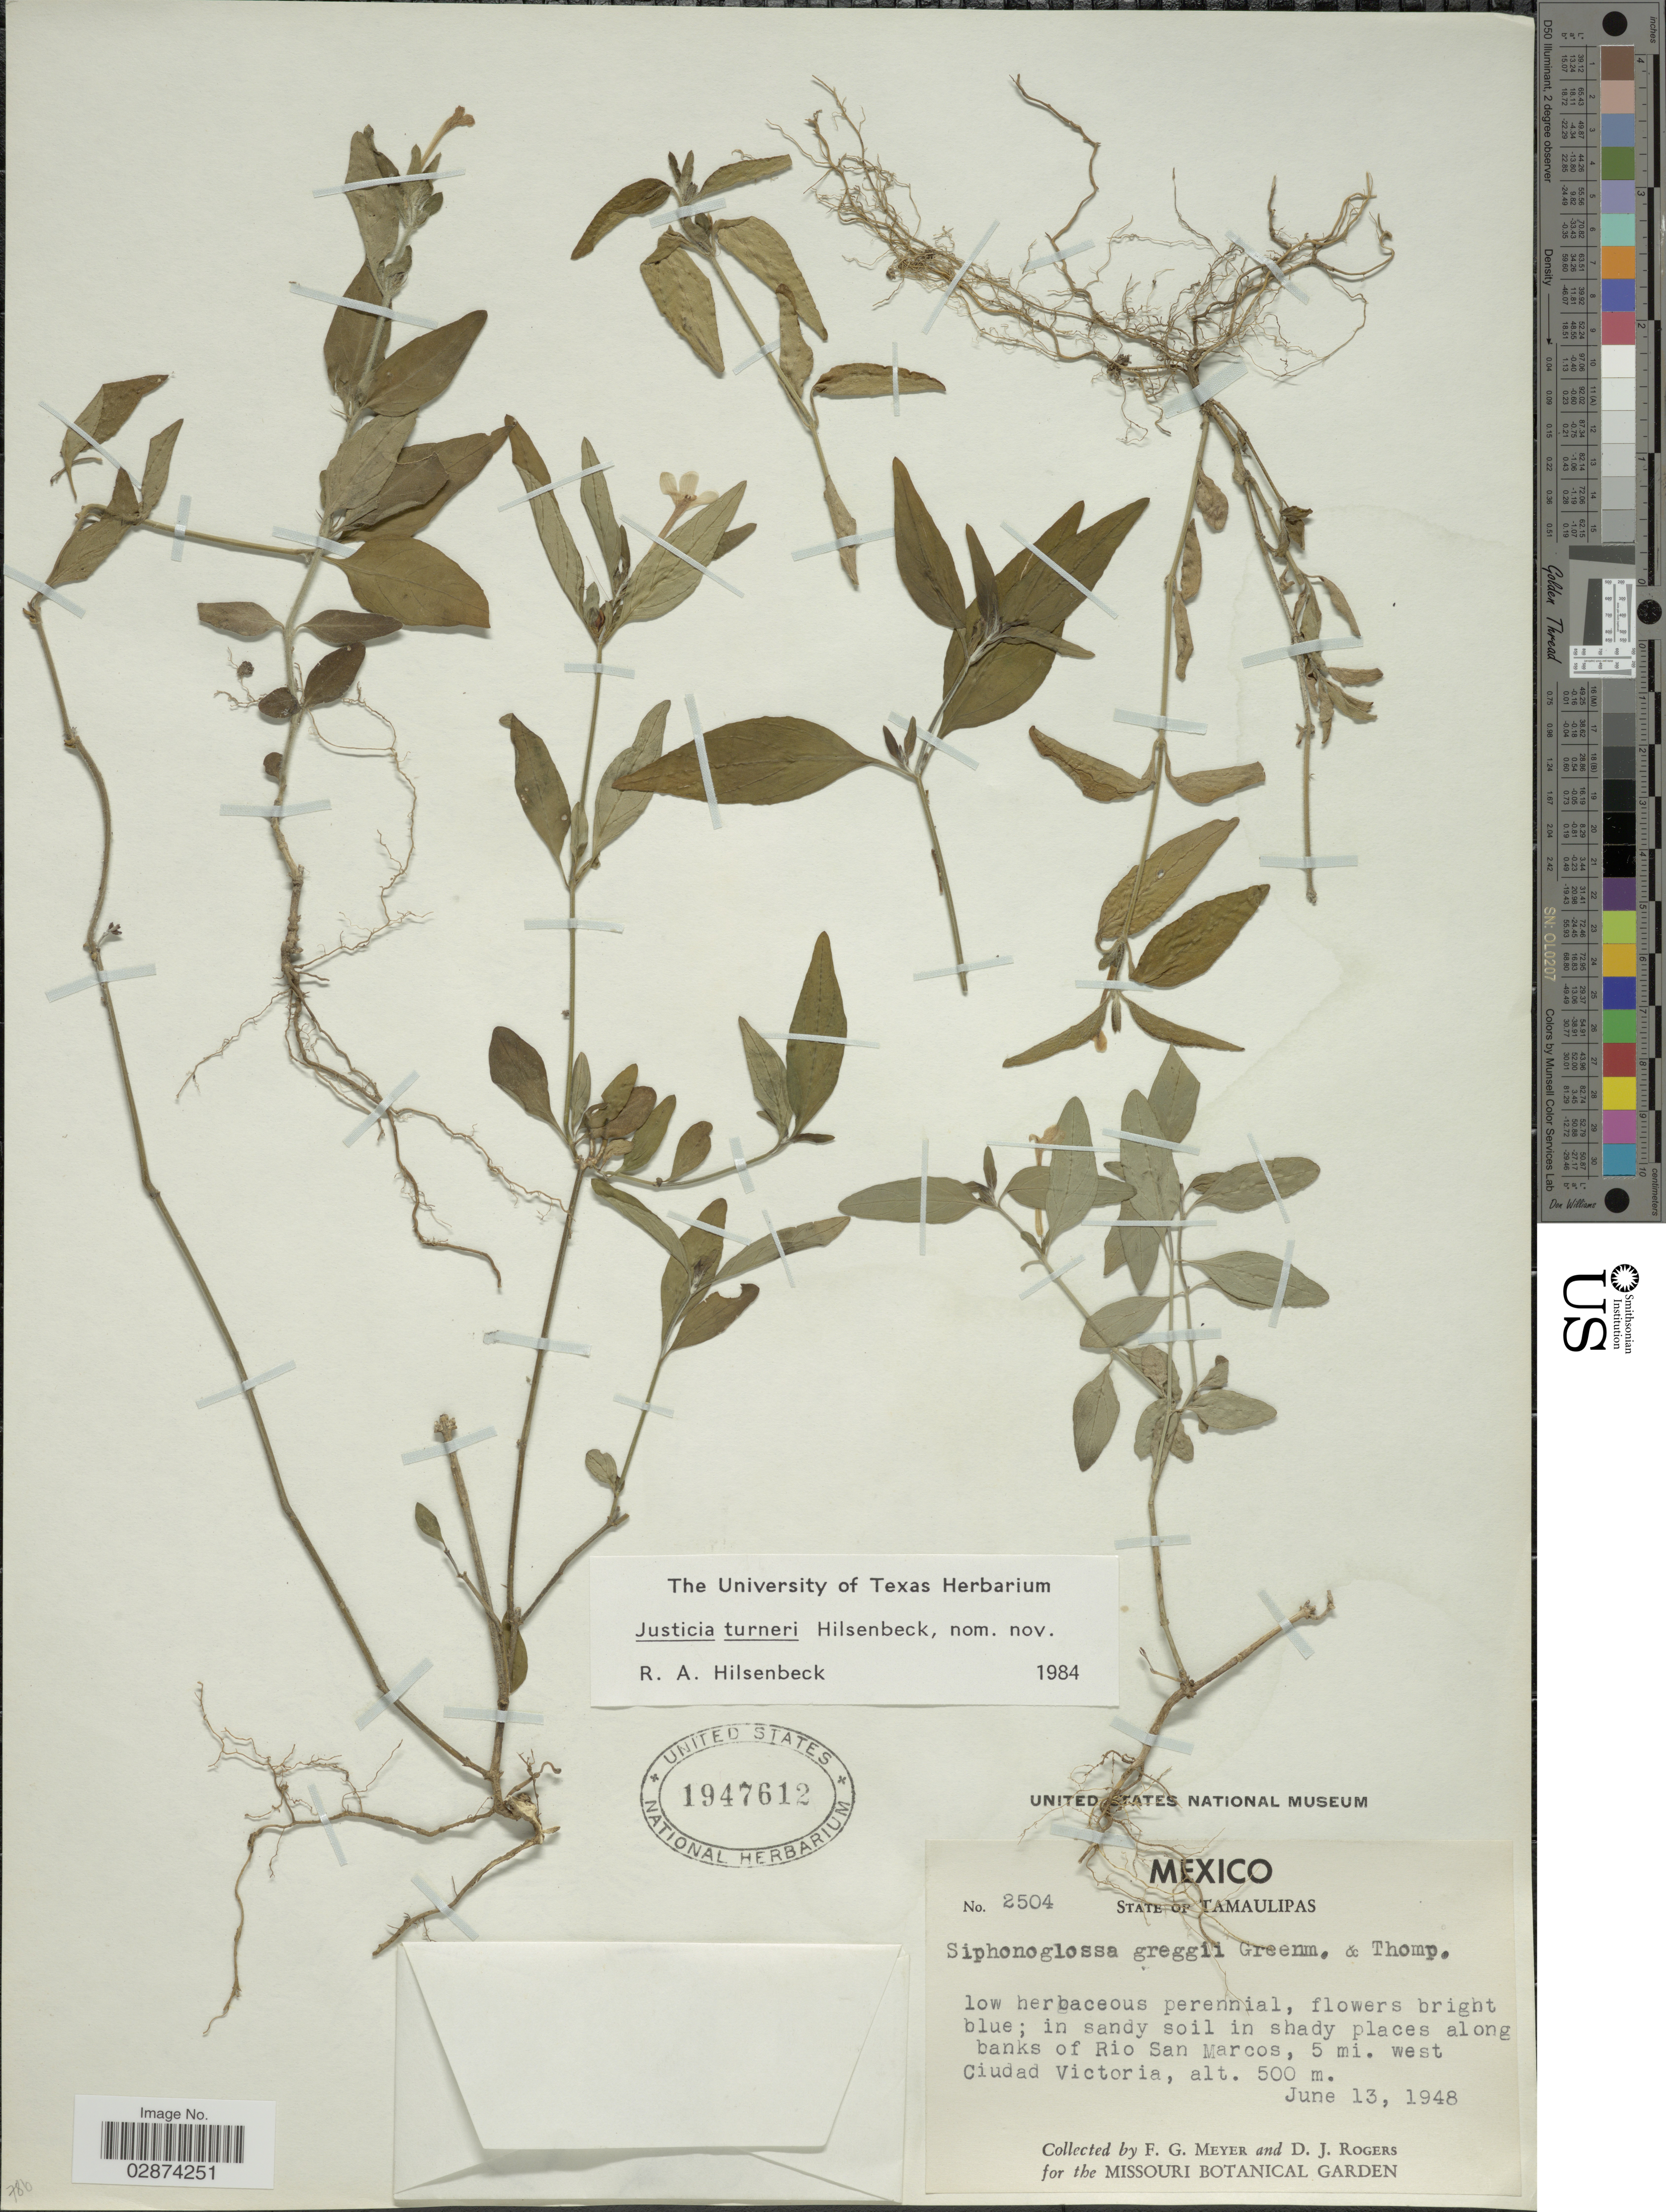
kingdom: Plantae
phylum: Tracheophyta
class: Magnoliopsida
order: Lamiales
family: Acanthaceae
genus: Justicia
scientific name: Justicia pilosella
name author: (Nees) Hilsenb.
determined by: Fisher, Amanda, (LOB), California State University, Long Beach (UNITED STATES)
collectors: F. G. Meyer & D. J. Rogers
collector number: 2504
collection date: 1948-06-13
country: Mexico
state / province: Tamaulipas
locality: Along banks of Rio San Marcos, 5 mi. west Ciudad Victoria.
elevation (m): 500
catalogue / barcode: US 1947612